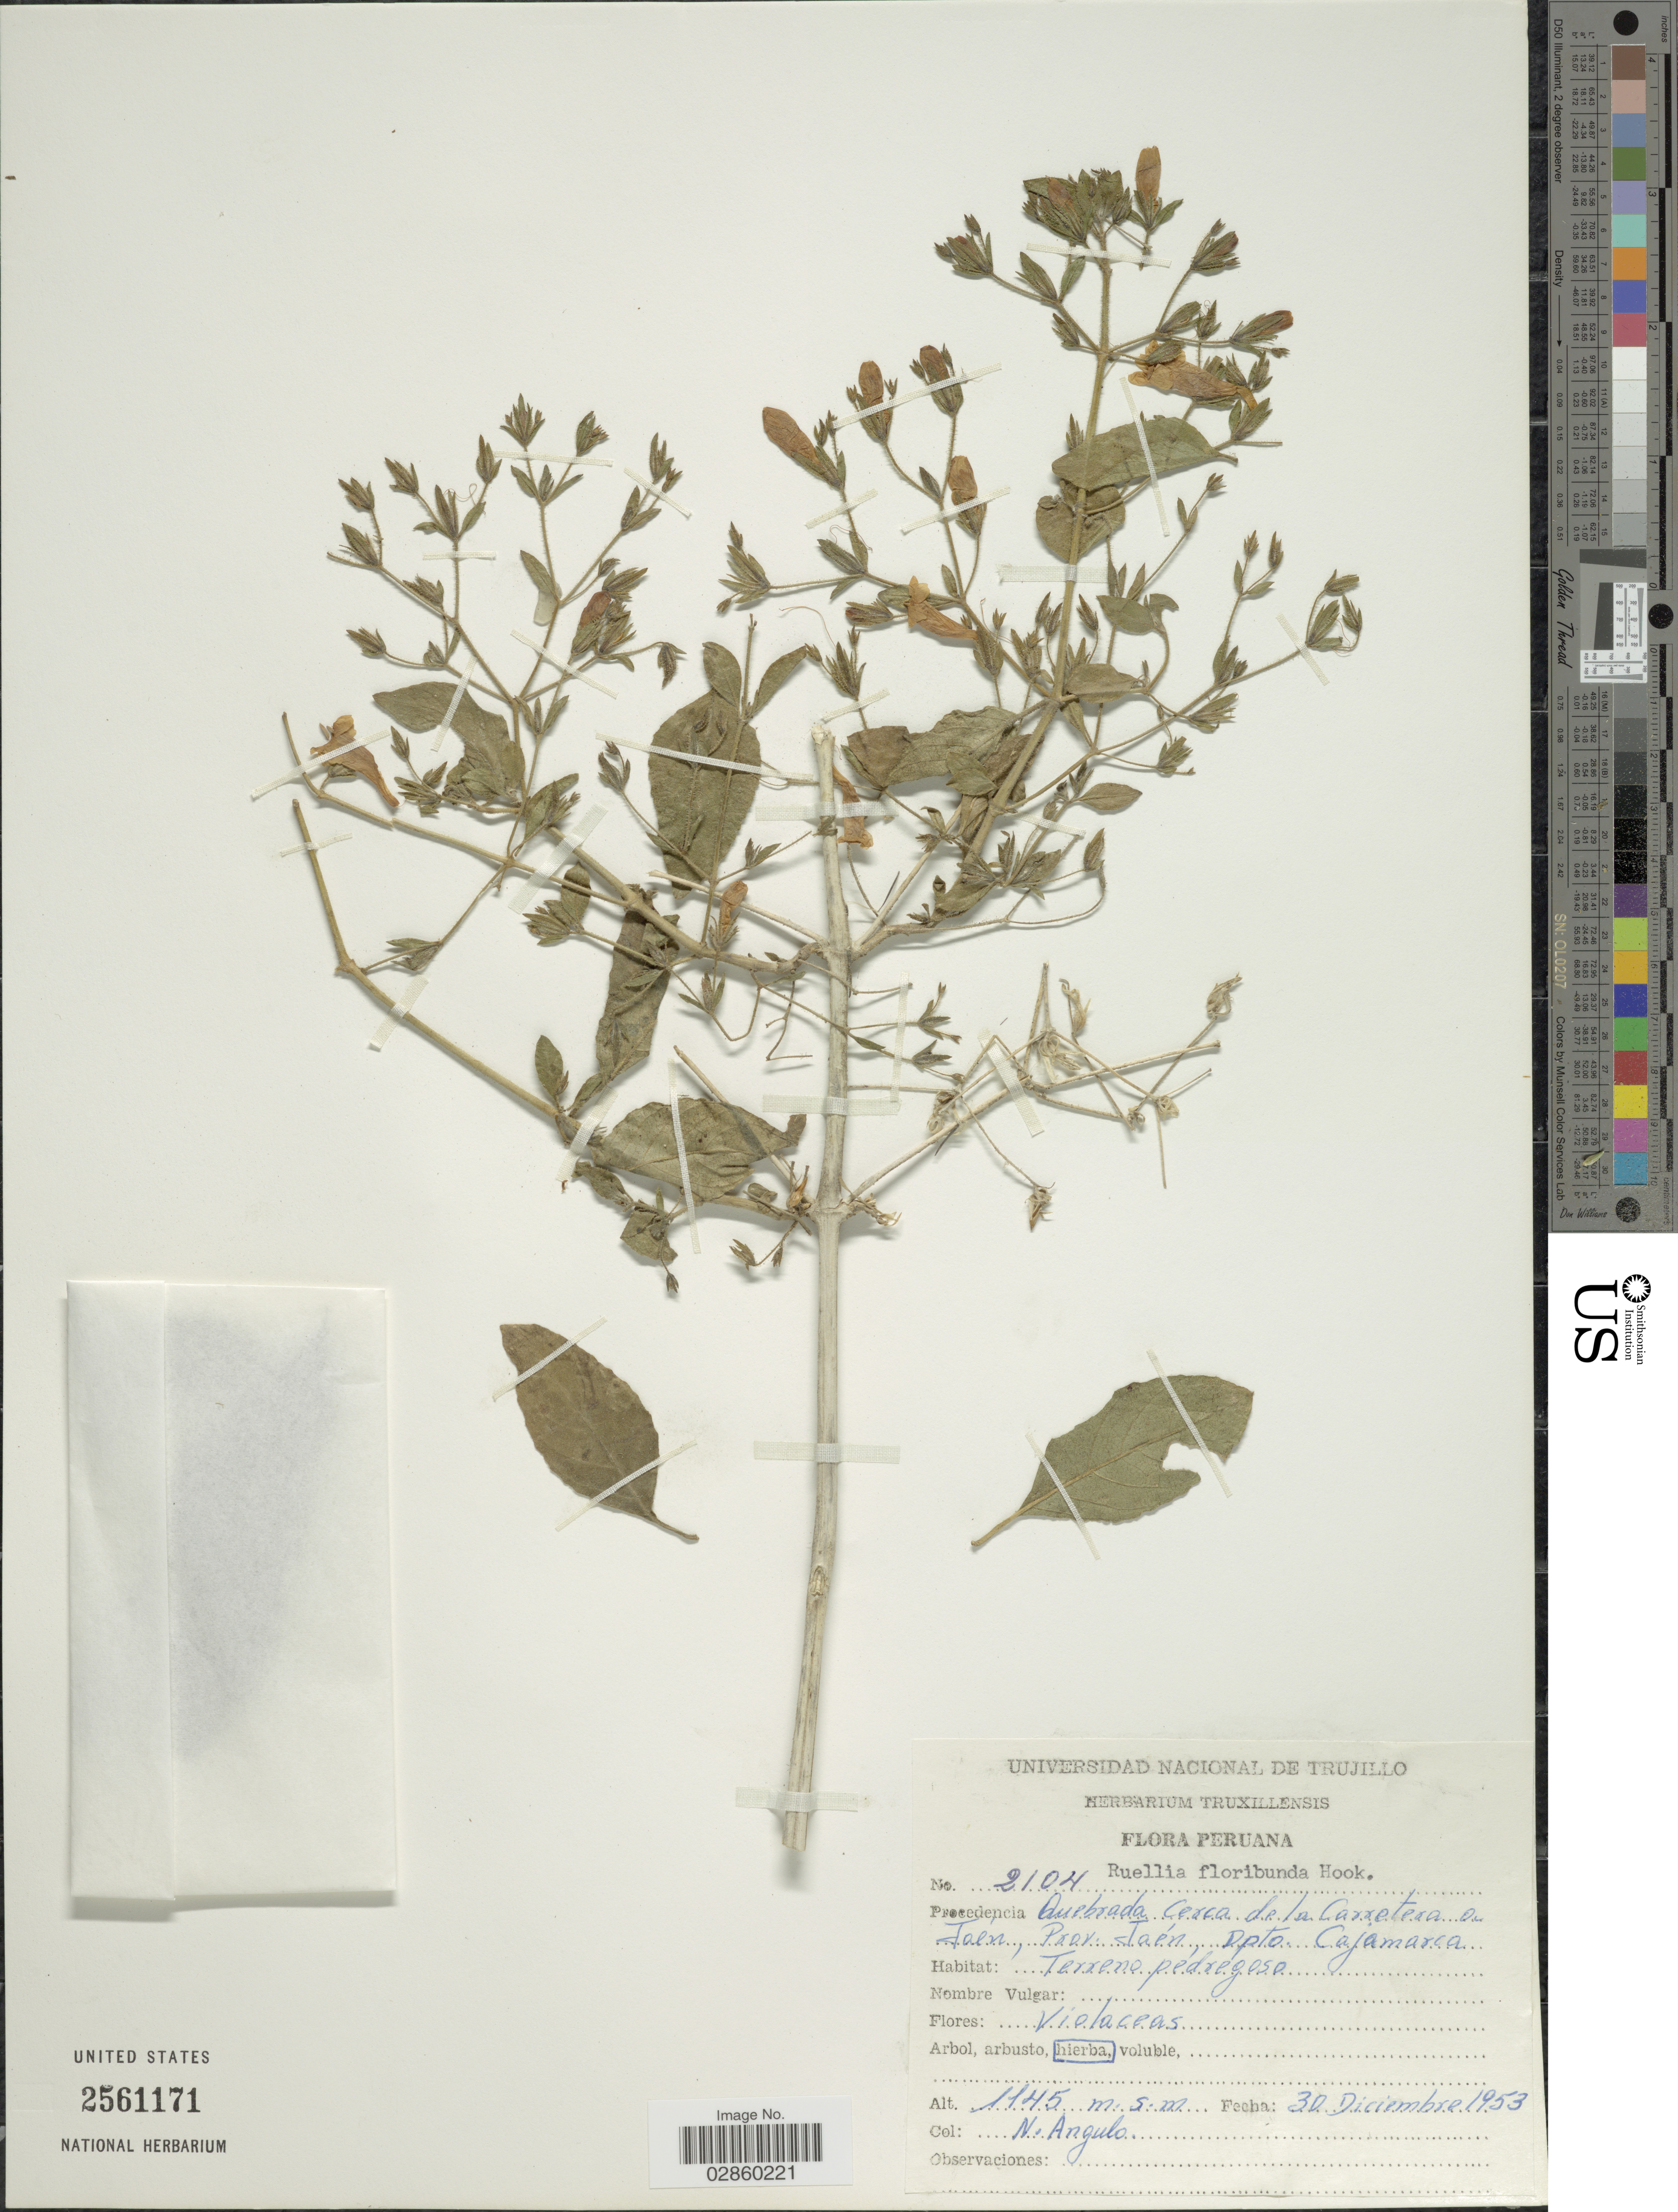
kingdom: Plantae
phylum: Tracheophyta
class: Magnoliopsida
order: Lamiales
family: Acanthaceae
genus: Ruellia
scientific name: Ruellia floribunda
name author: Hook.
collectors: N. Angulo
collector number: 2104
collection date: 1953-12-30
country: Peru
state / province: Cajamarca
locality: Procedencia Quebrada, Cerca de la Carretera a Jaén, Prov. Jaén, Dpto. Cajamarca.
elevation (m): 1145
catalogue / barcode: US 2561171